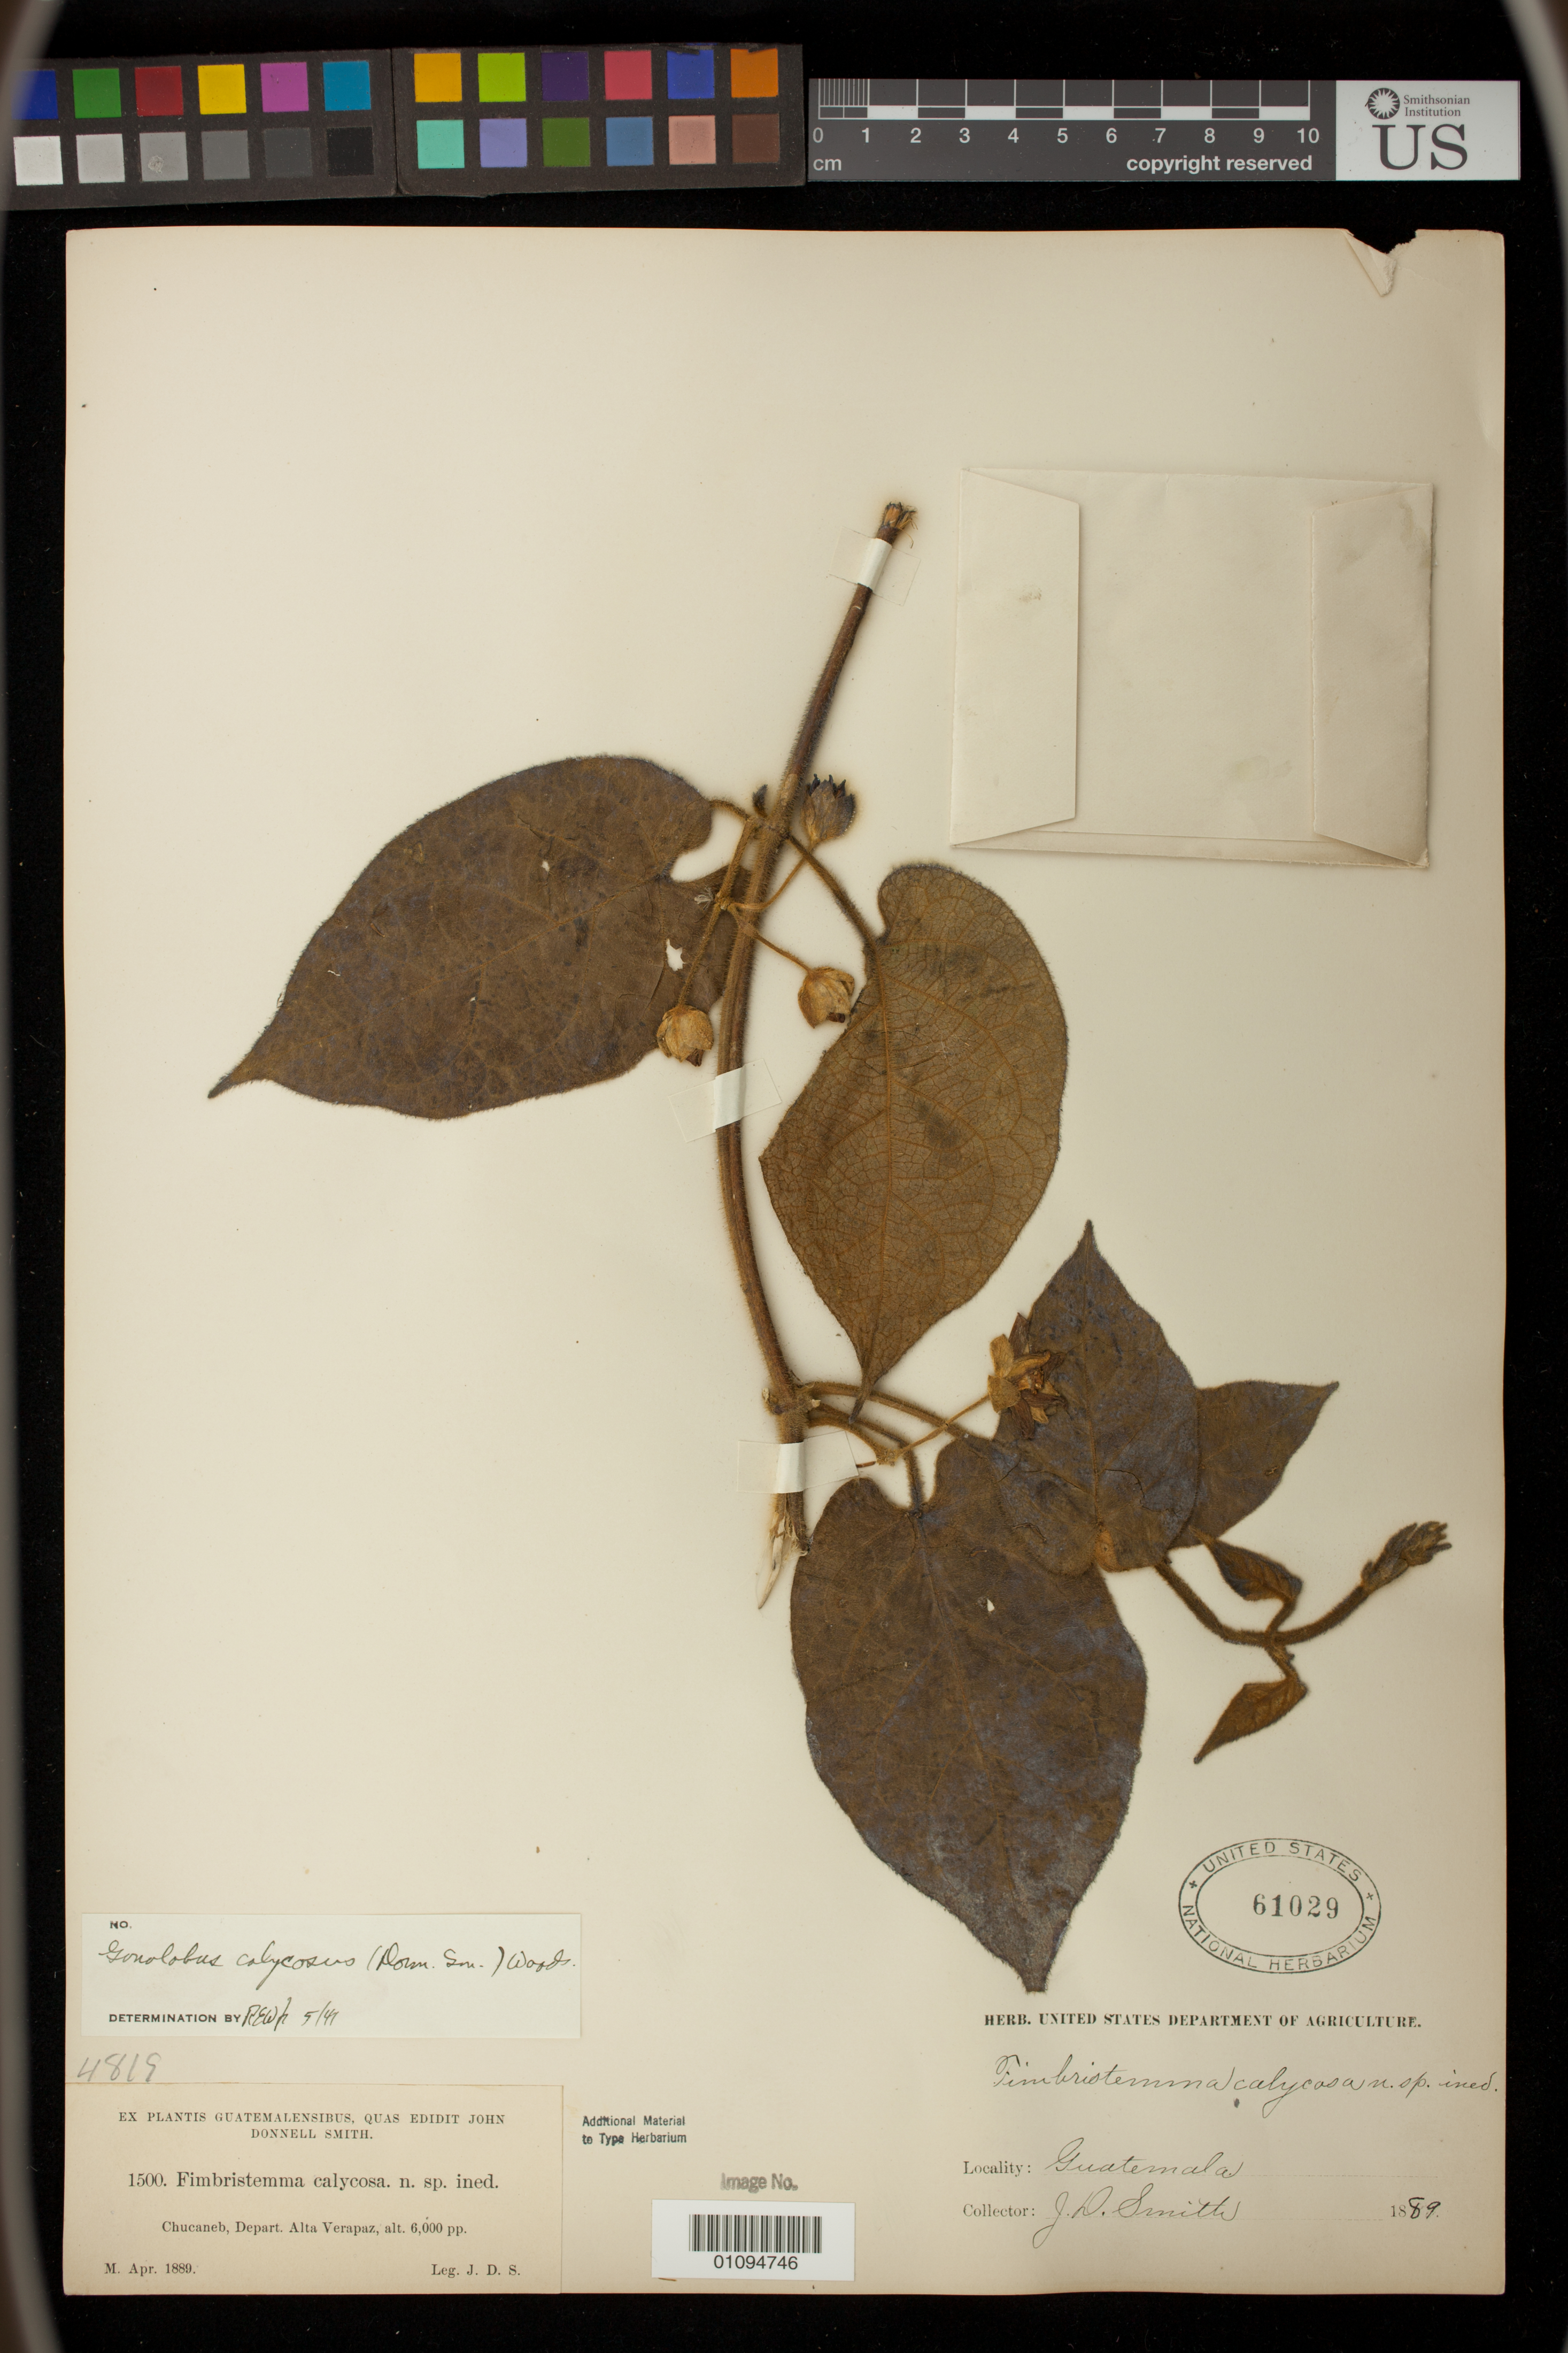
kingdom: Plantae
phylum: Tracheophyta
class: Magnoliopsida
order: Gentianales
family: Apocynaceae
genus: Fimbristemma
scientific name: Fimbristemma calycosa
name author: Donn. Sm.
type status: Type Collection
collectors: J. Donnell Smith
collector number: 1500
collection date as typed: Apr 1889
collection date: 1889-04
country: Guatemala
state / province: Alta Verapaz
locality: Chucaneb Mountain.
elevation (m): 1829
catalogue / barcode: US 61029